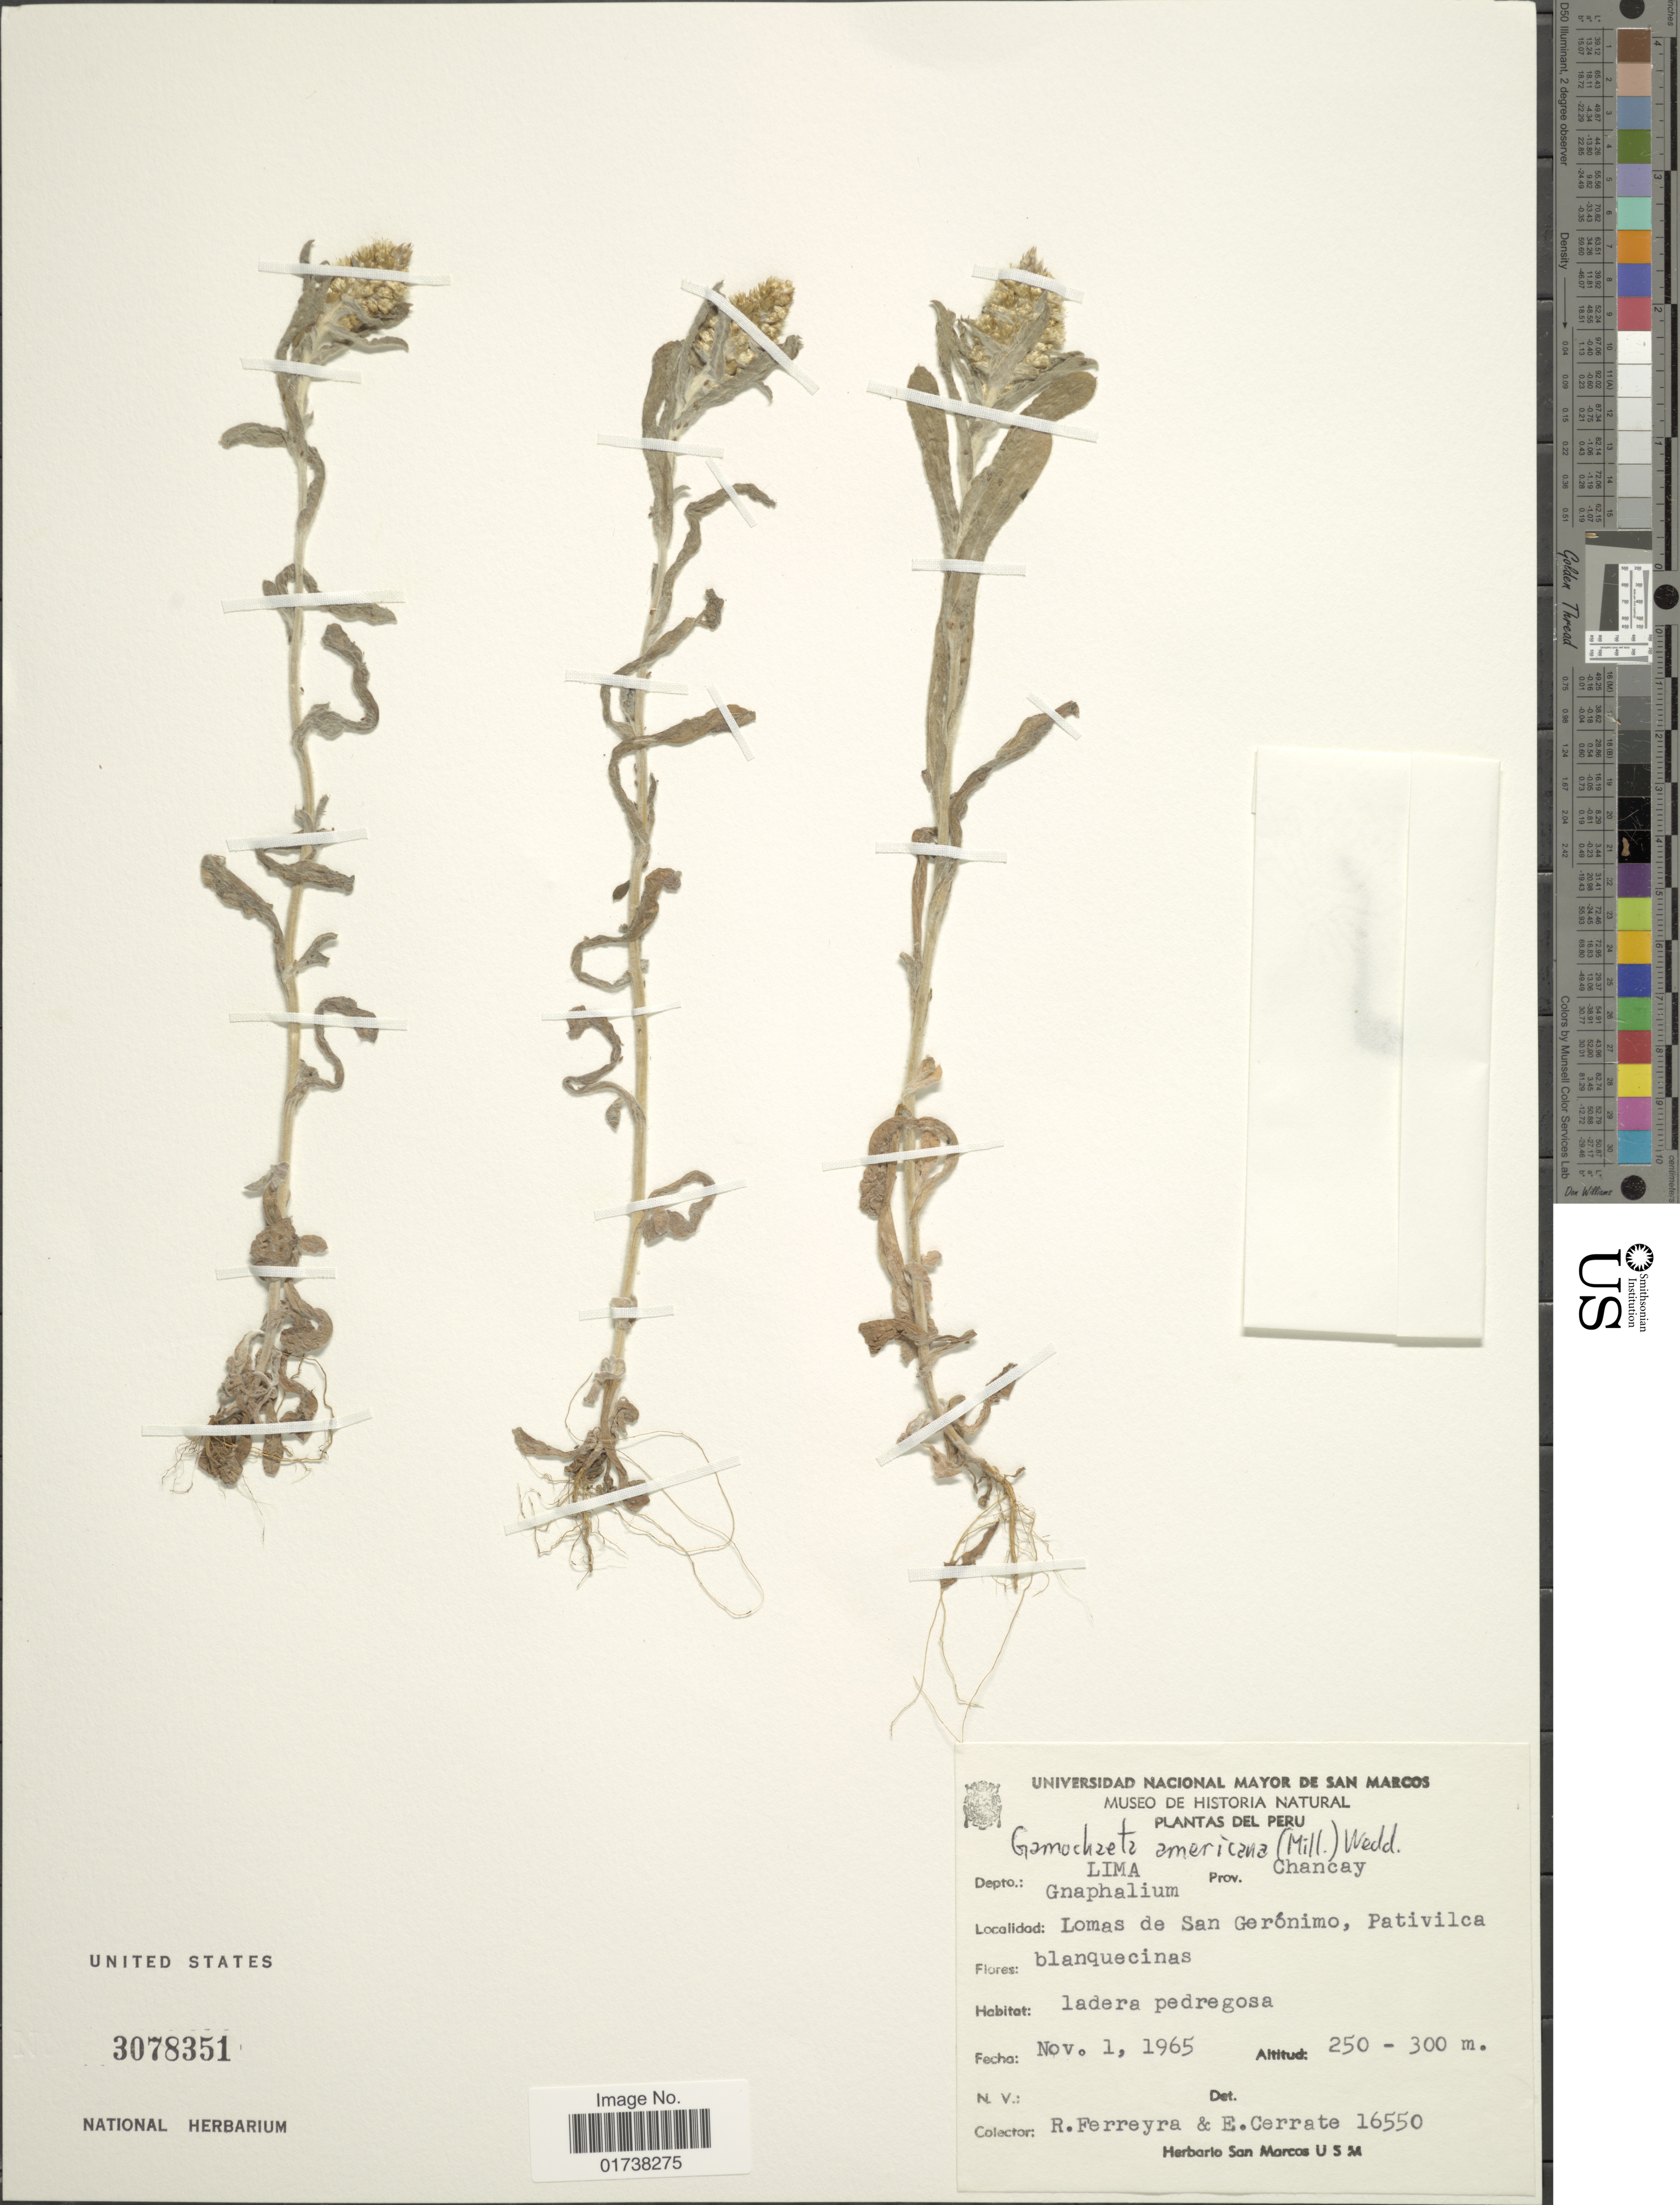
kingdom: Plantae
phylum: Tracheophyta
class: Magnoliopsida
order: Asterales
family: Asteraceae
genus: Gamochaeta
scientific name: Gamochaeta americana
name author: (Mill.) Wedd.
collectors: R. A. Ferreyra & E. Cerrate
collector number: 16550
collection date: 1965-11-01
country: Peru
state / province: Lima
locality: Depto. Lima, Prov. Chancay, Lomas de San Geronimo, Pativilca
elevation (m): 250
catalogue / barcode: US 3078351